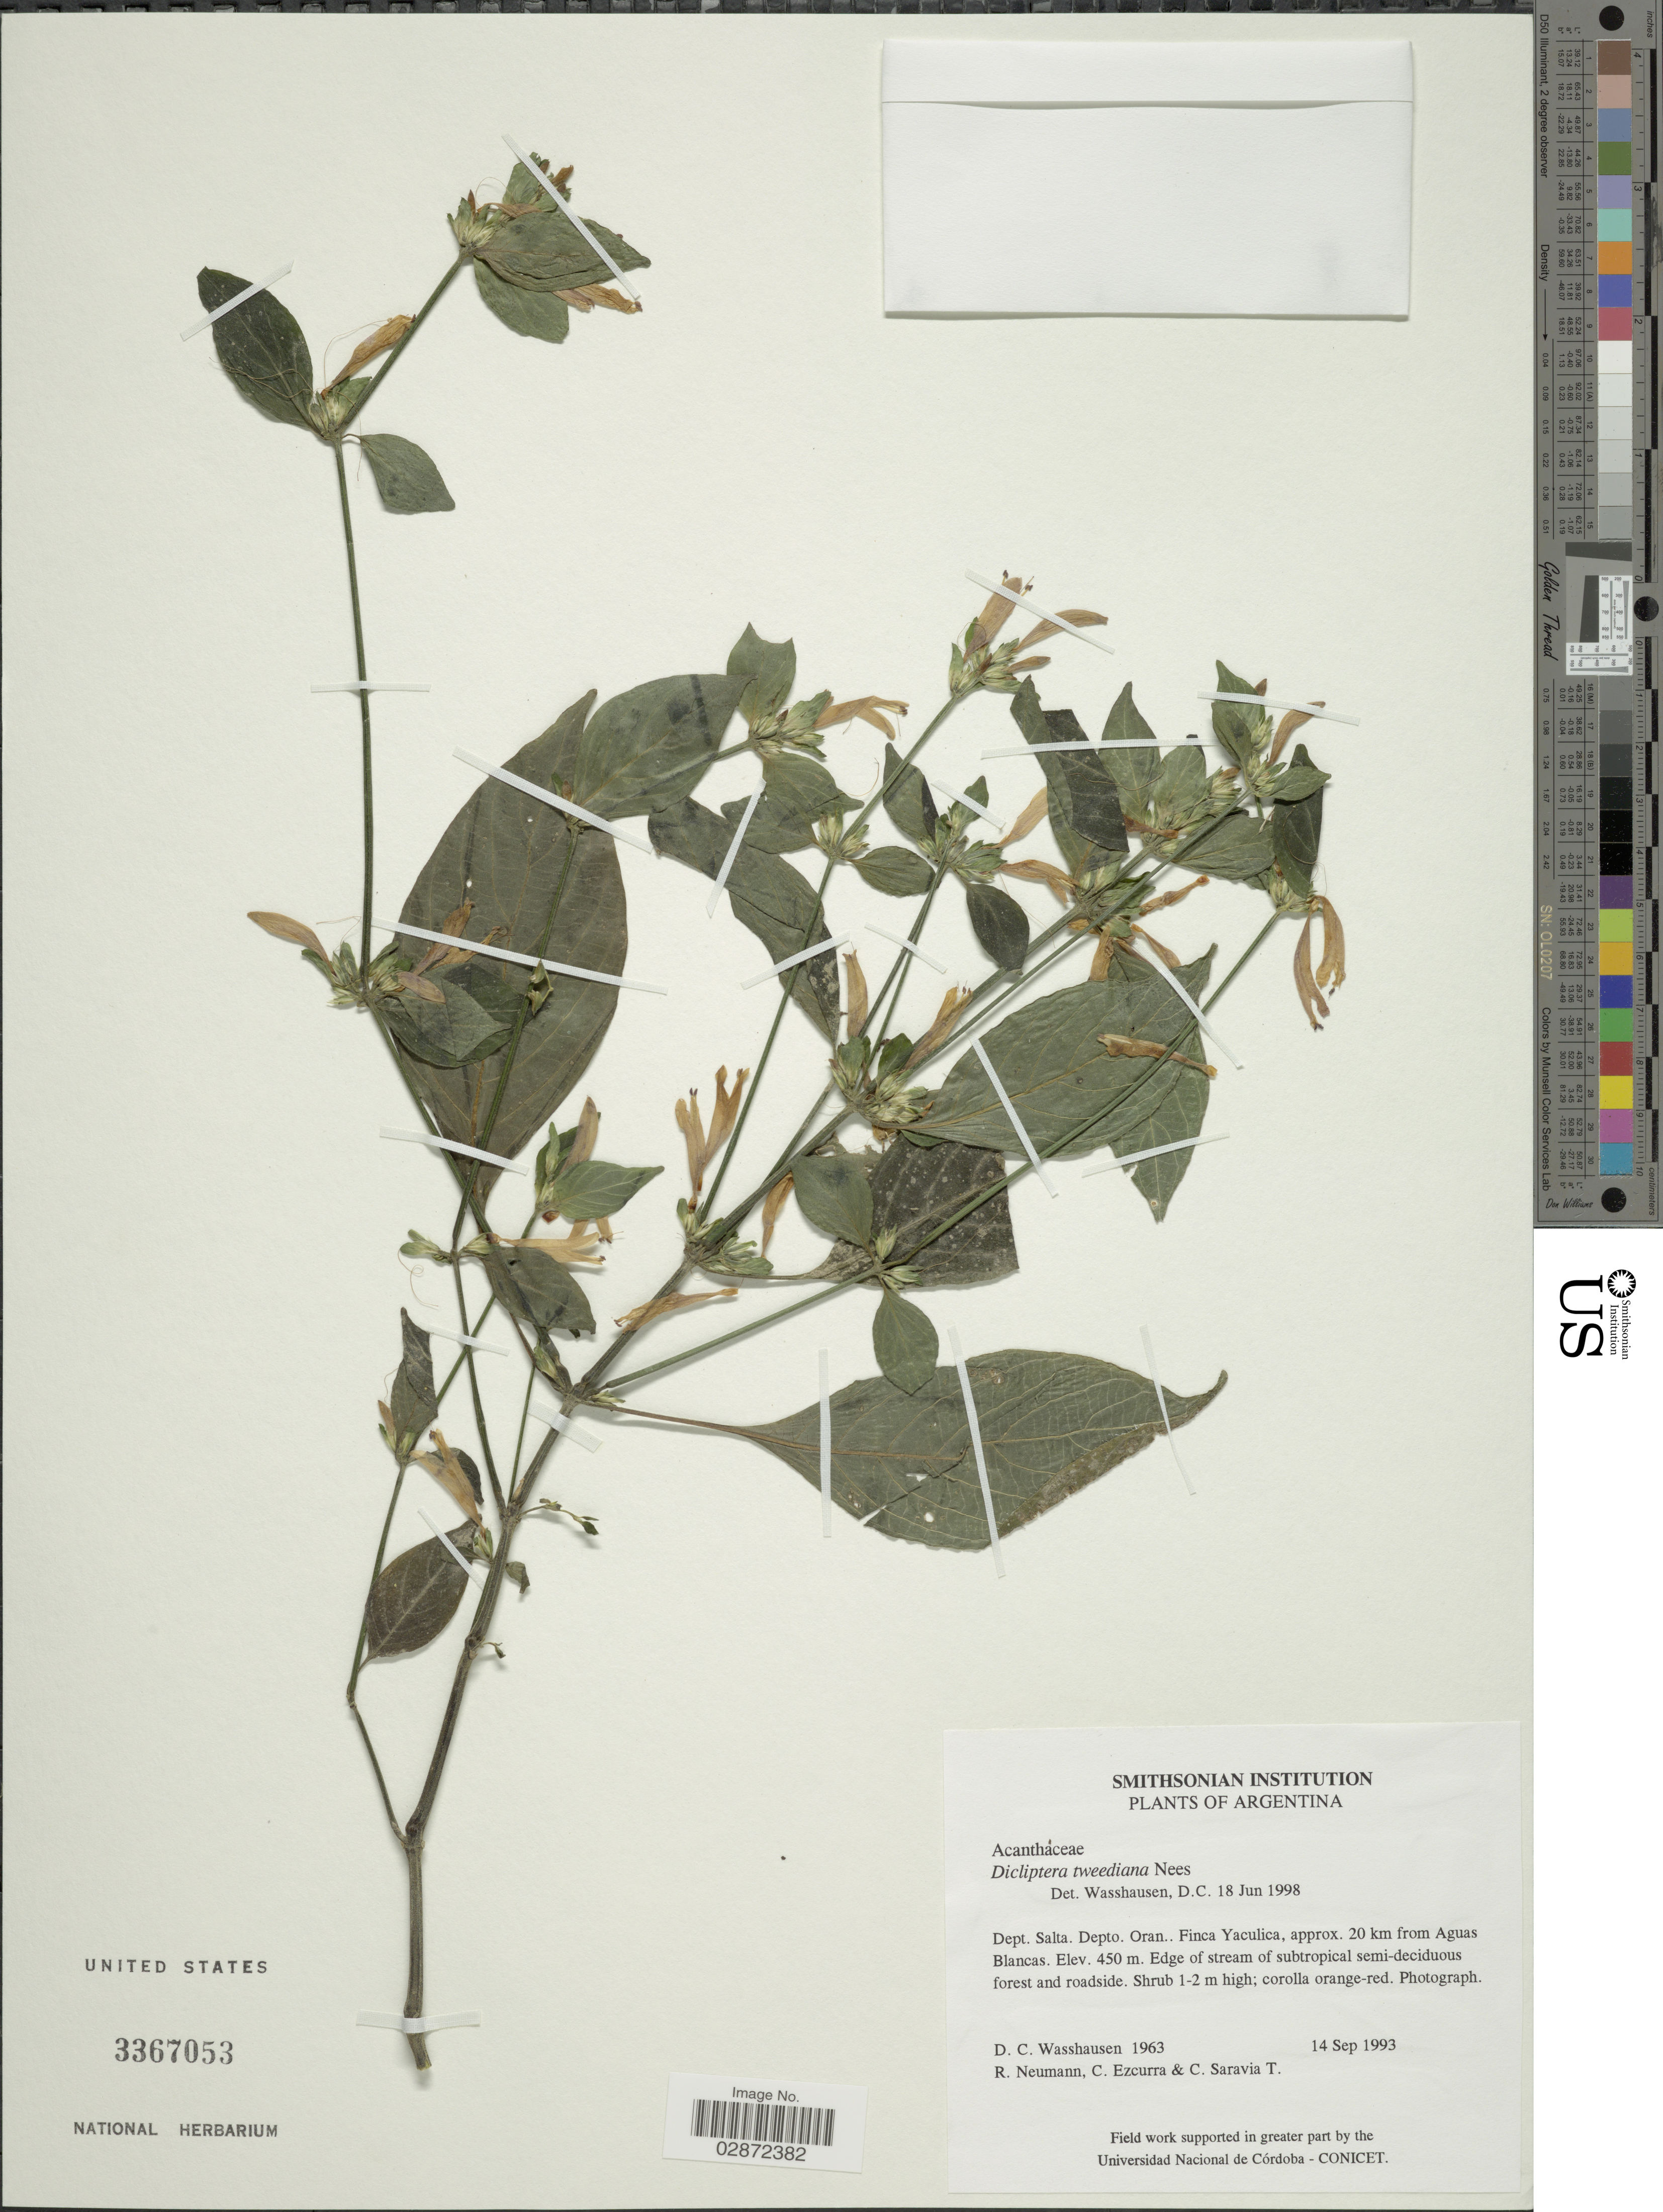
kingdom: Plantae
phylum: Tracheophyta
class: Magnoliopsida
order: Lamiales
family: Acanthaceae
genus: Dicliptera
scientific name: Dicliptera squarrosa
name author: Nees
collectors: D. C. Wasshausen, R. Neumann, C. Ezcurra & C. Saravia T.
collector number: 1963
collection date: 1993-09-14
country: Argentina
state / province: Salta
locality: Dept. Salta. Depto. Oran. Finca Yaculica, approx. 20 km from Aguas Blancas.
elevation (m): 450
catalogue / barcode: US 3367053